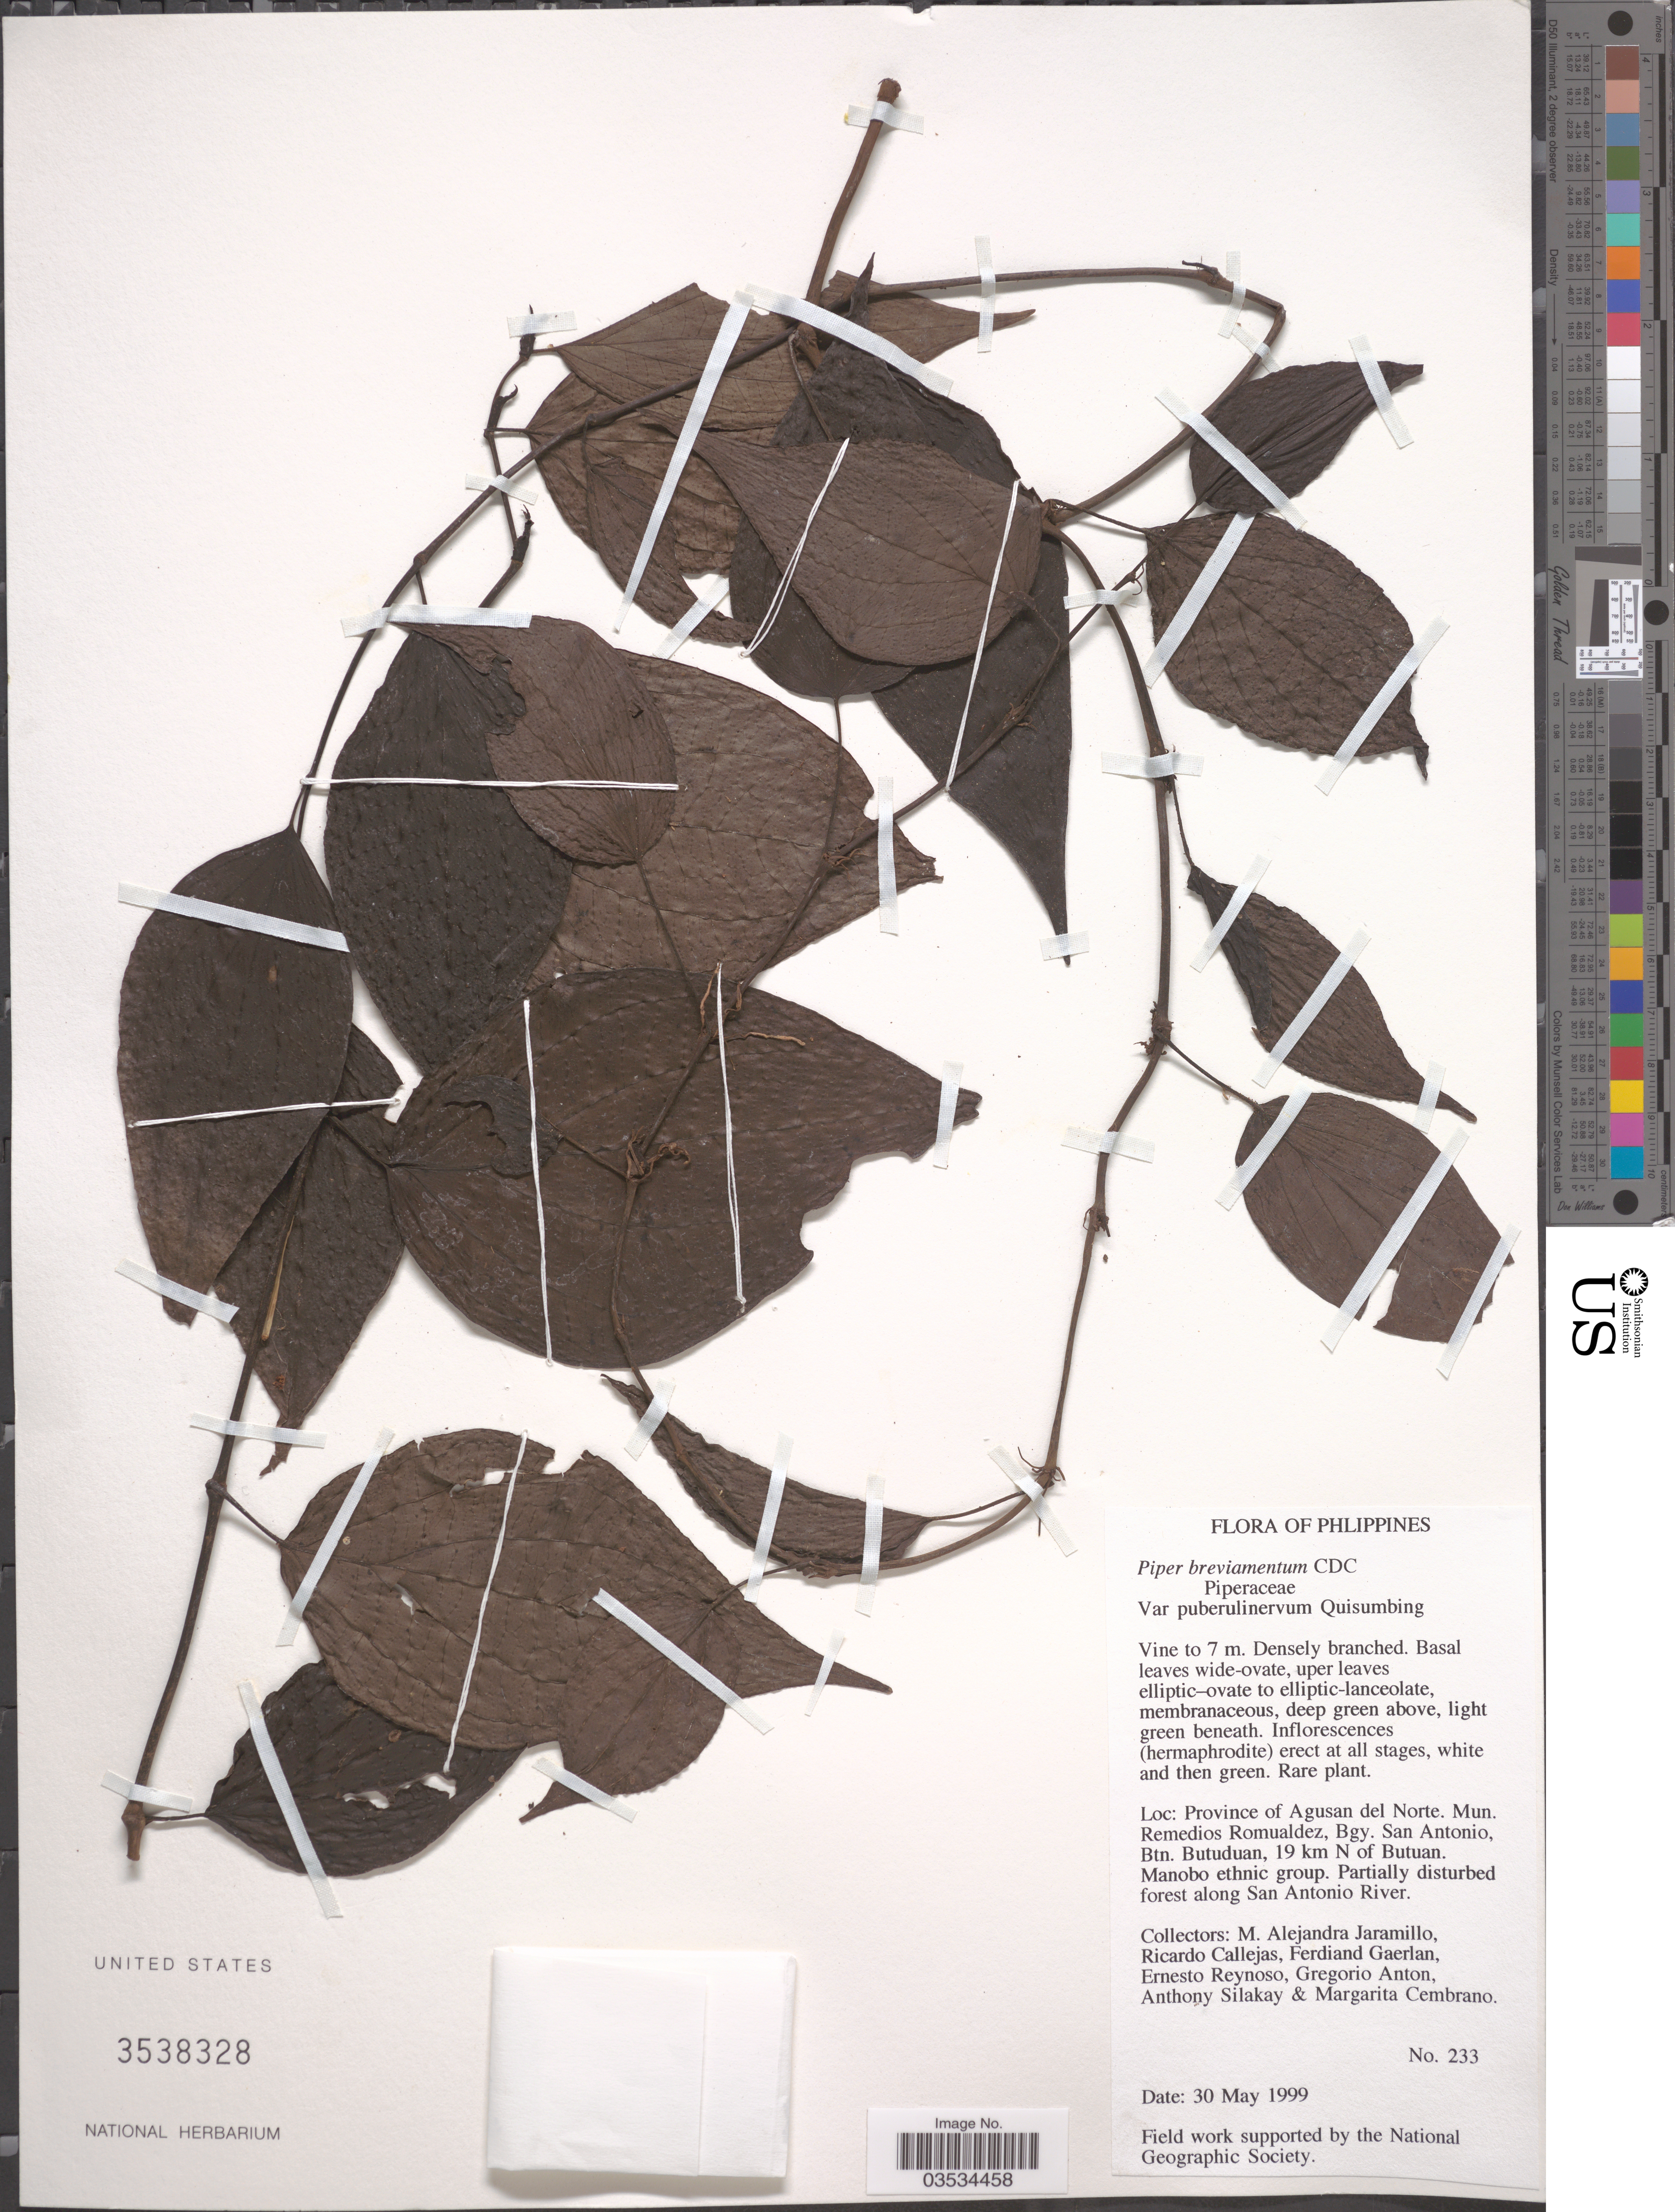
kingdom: Plantae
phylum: Tracheophyta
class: Magnoliopsida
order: Piperales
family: Piperaceae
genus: Piper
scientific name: Piper breviamentum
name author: C. DC.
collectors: M. A. Jaramillo, R. Callejas, F. Gaerlan, E. Reynoso & et al.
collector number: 233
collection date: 1999-05-30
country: Philippines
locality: Province of Agusan del Norte. Mun. Remedios Romualdez, Bgy. San Antonio, Btn. Butuduan, 19 km N of Butuan. Manobo ethnic group. Forest along San Antonio River.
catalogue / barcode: US 3538328